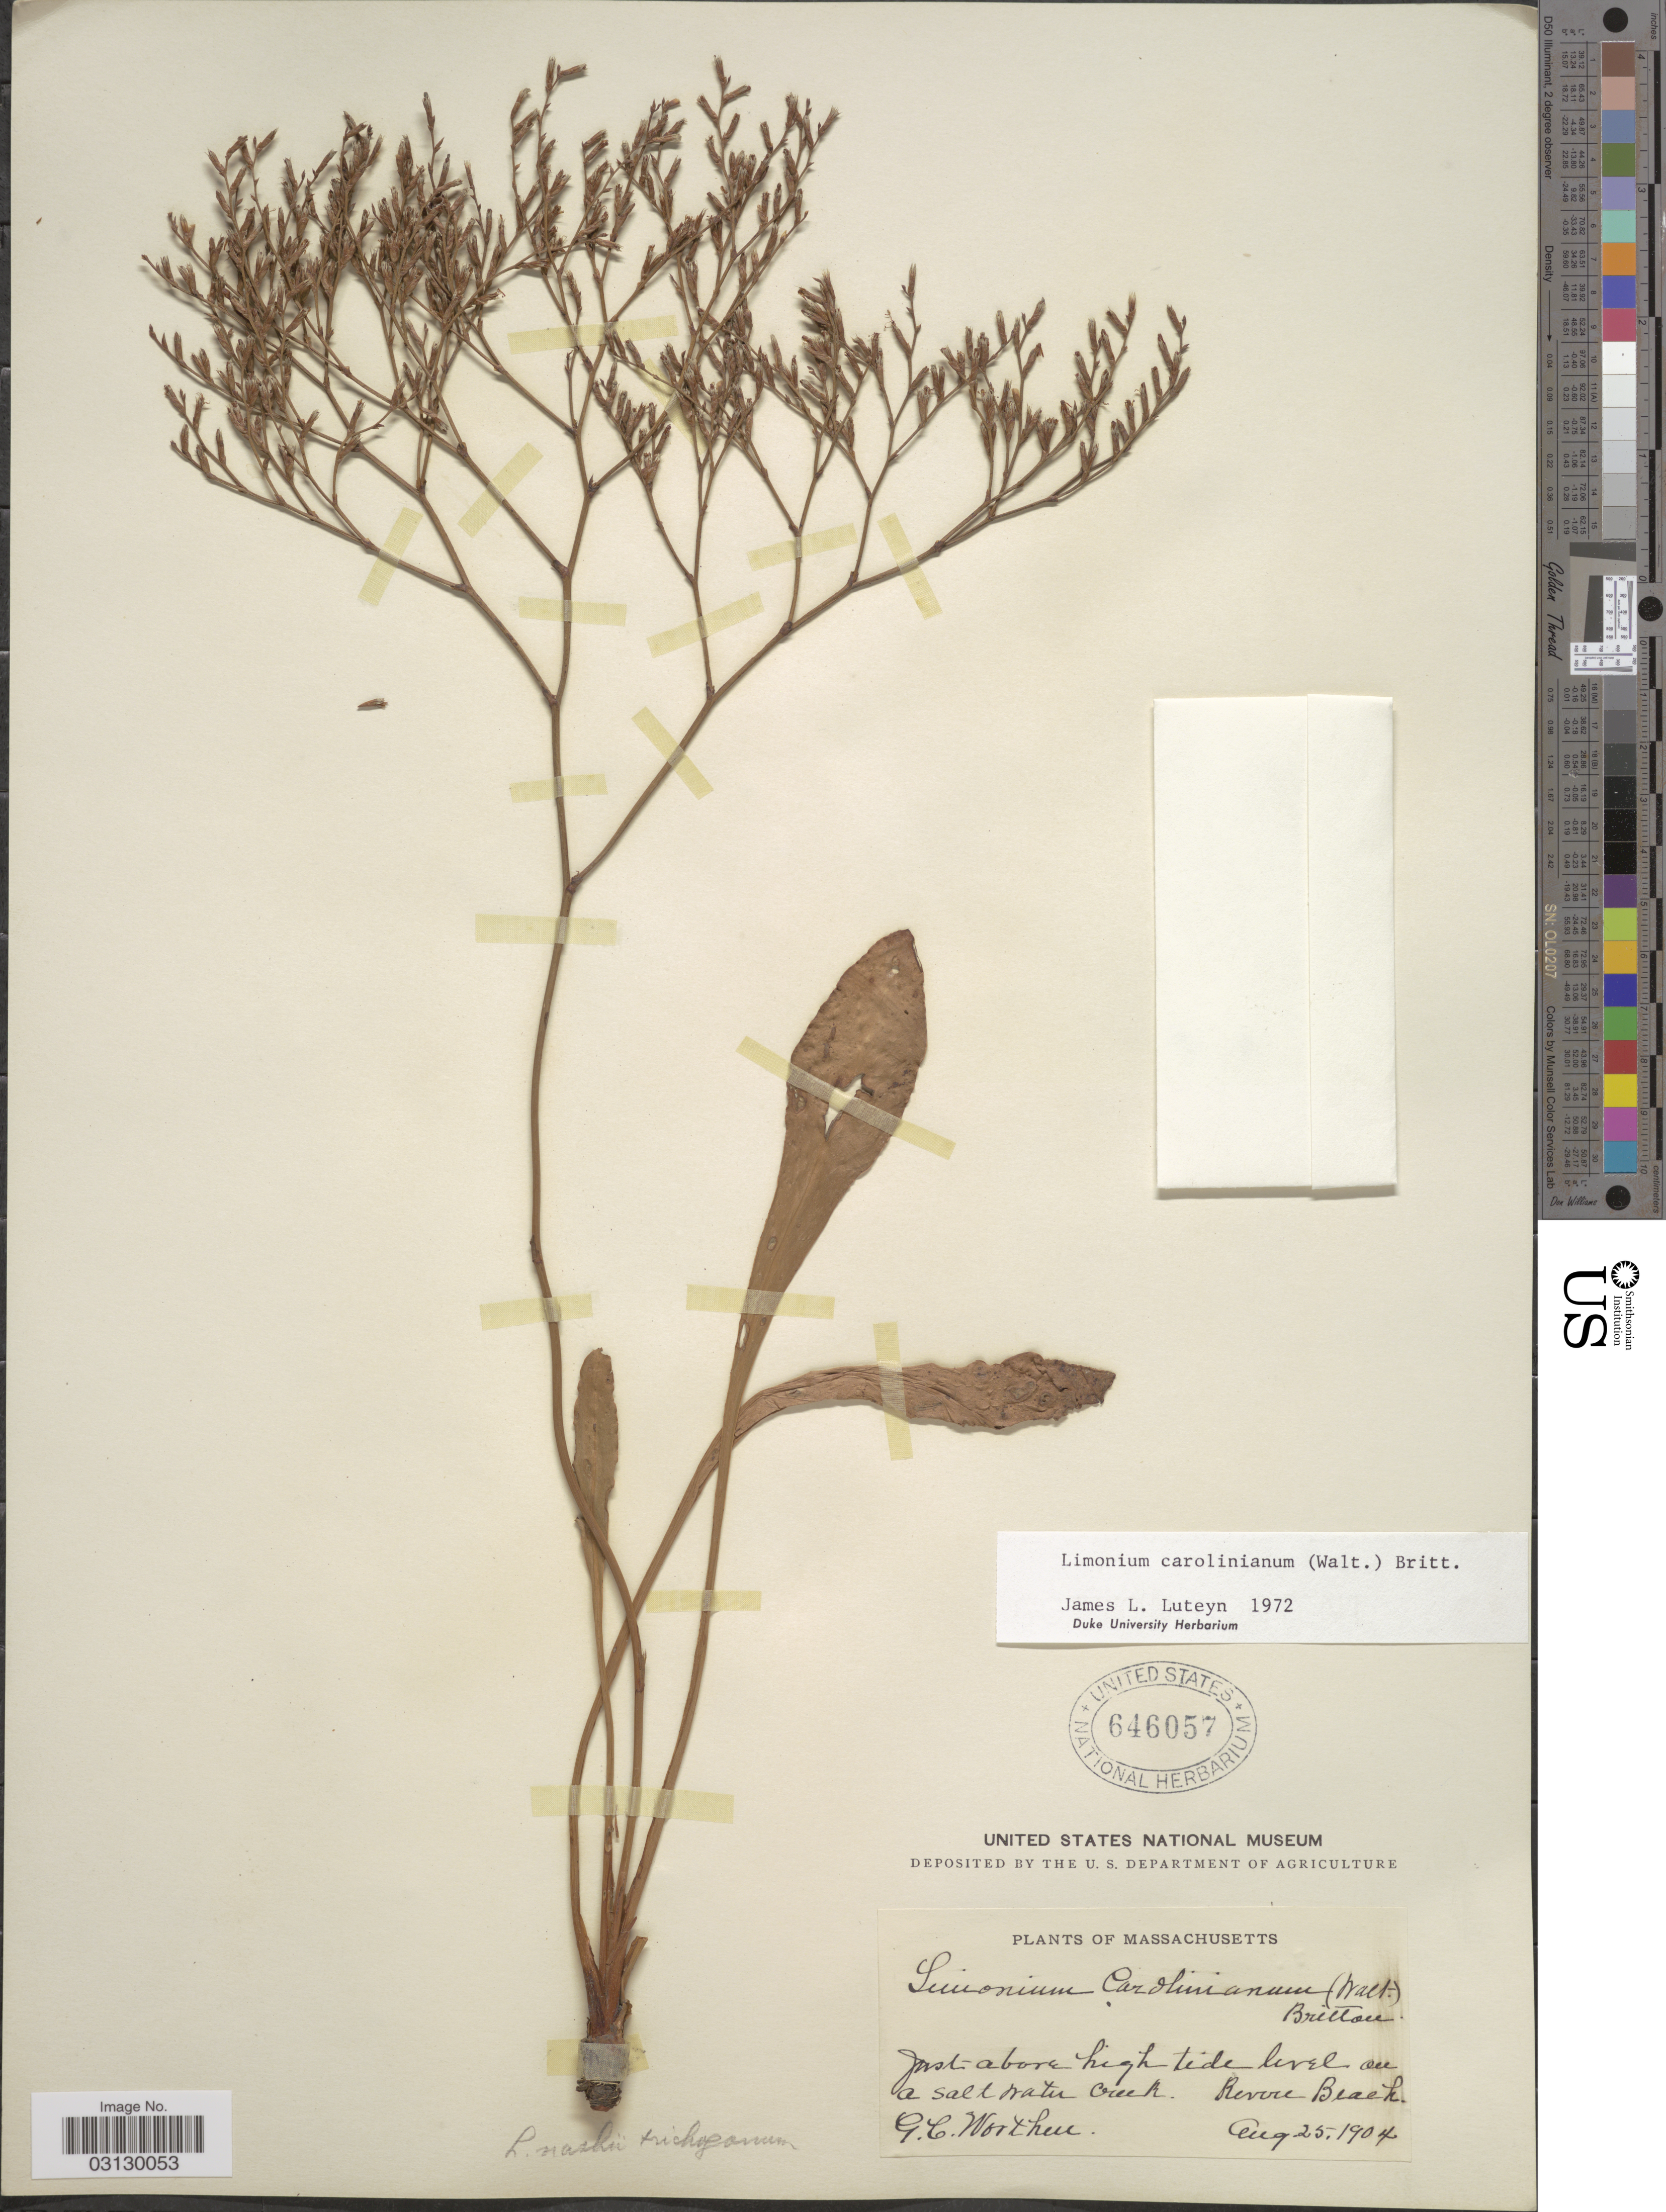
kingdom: Plantae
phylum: Tracheophyta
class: Magnoliopsida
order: Caryophyllales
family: Plumbaginaceae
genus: Limonium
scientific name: Limonium carolinianum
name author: (Walter) Britton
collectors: G. Worthen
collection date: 1904-08-25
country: United States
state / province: Massachusetts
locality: Just above high tide level on a salt water creek. Revere Beach.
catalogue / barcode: US 646057